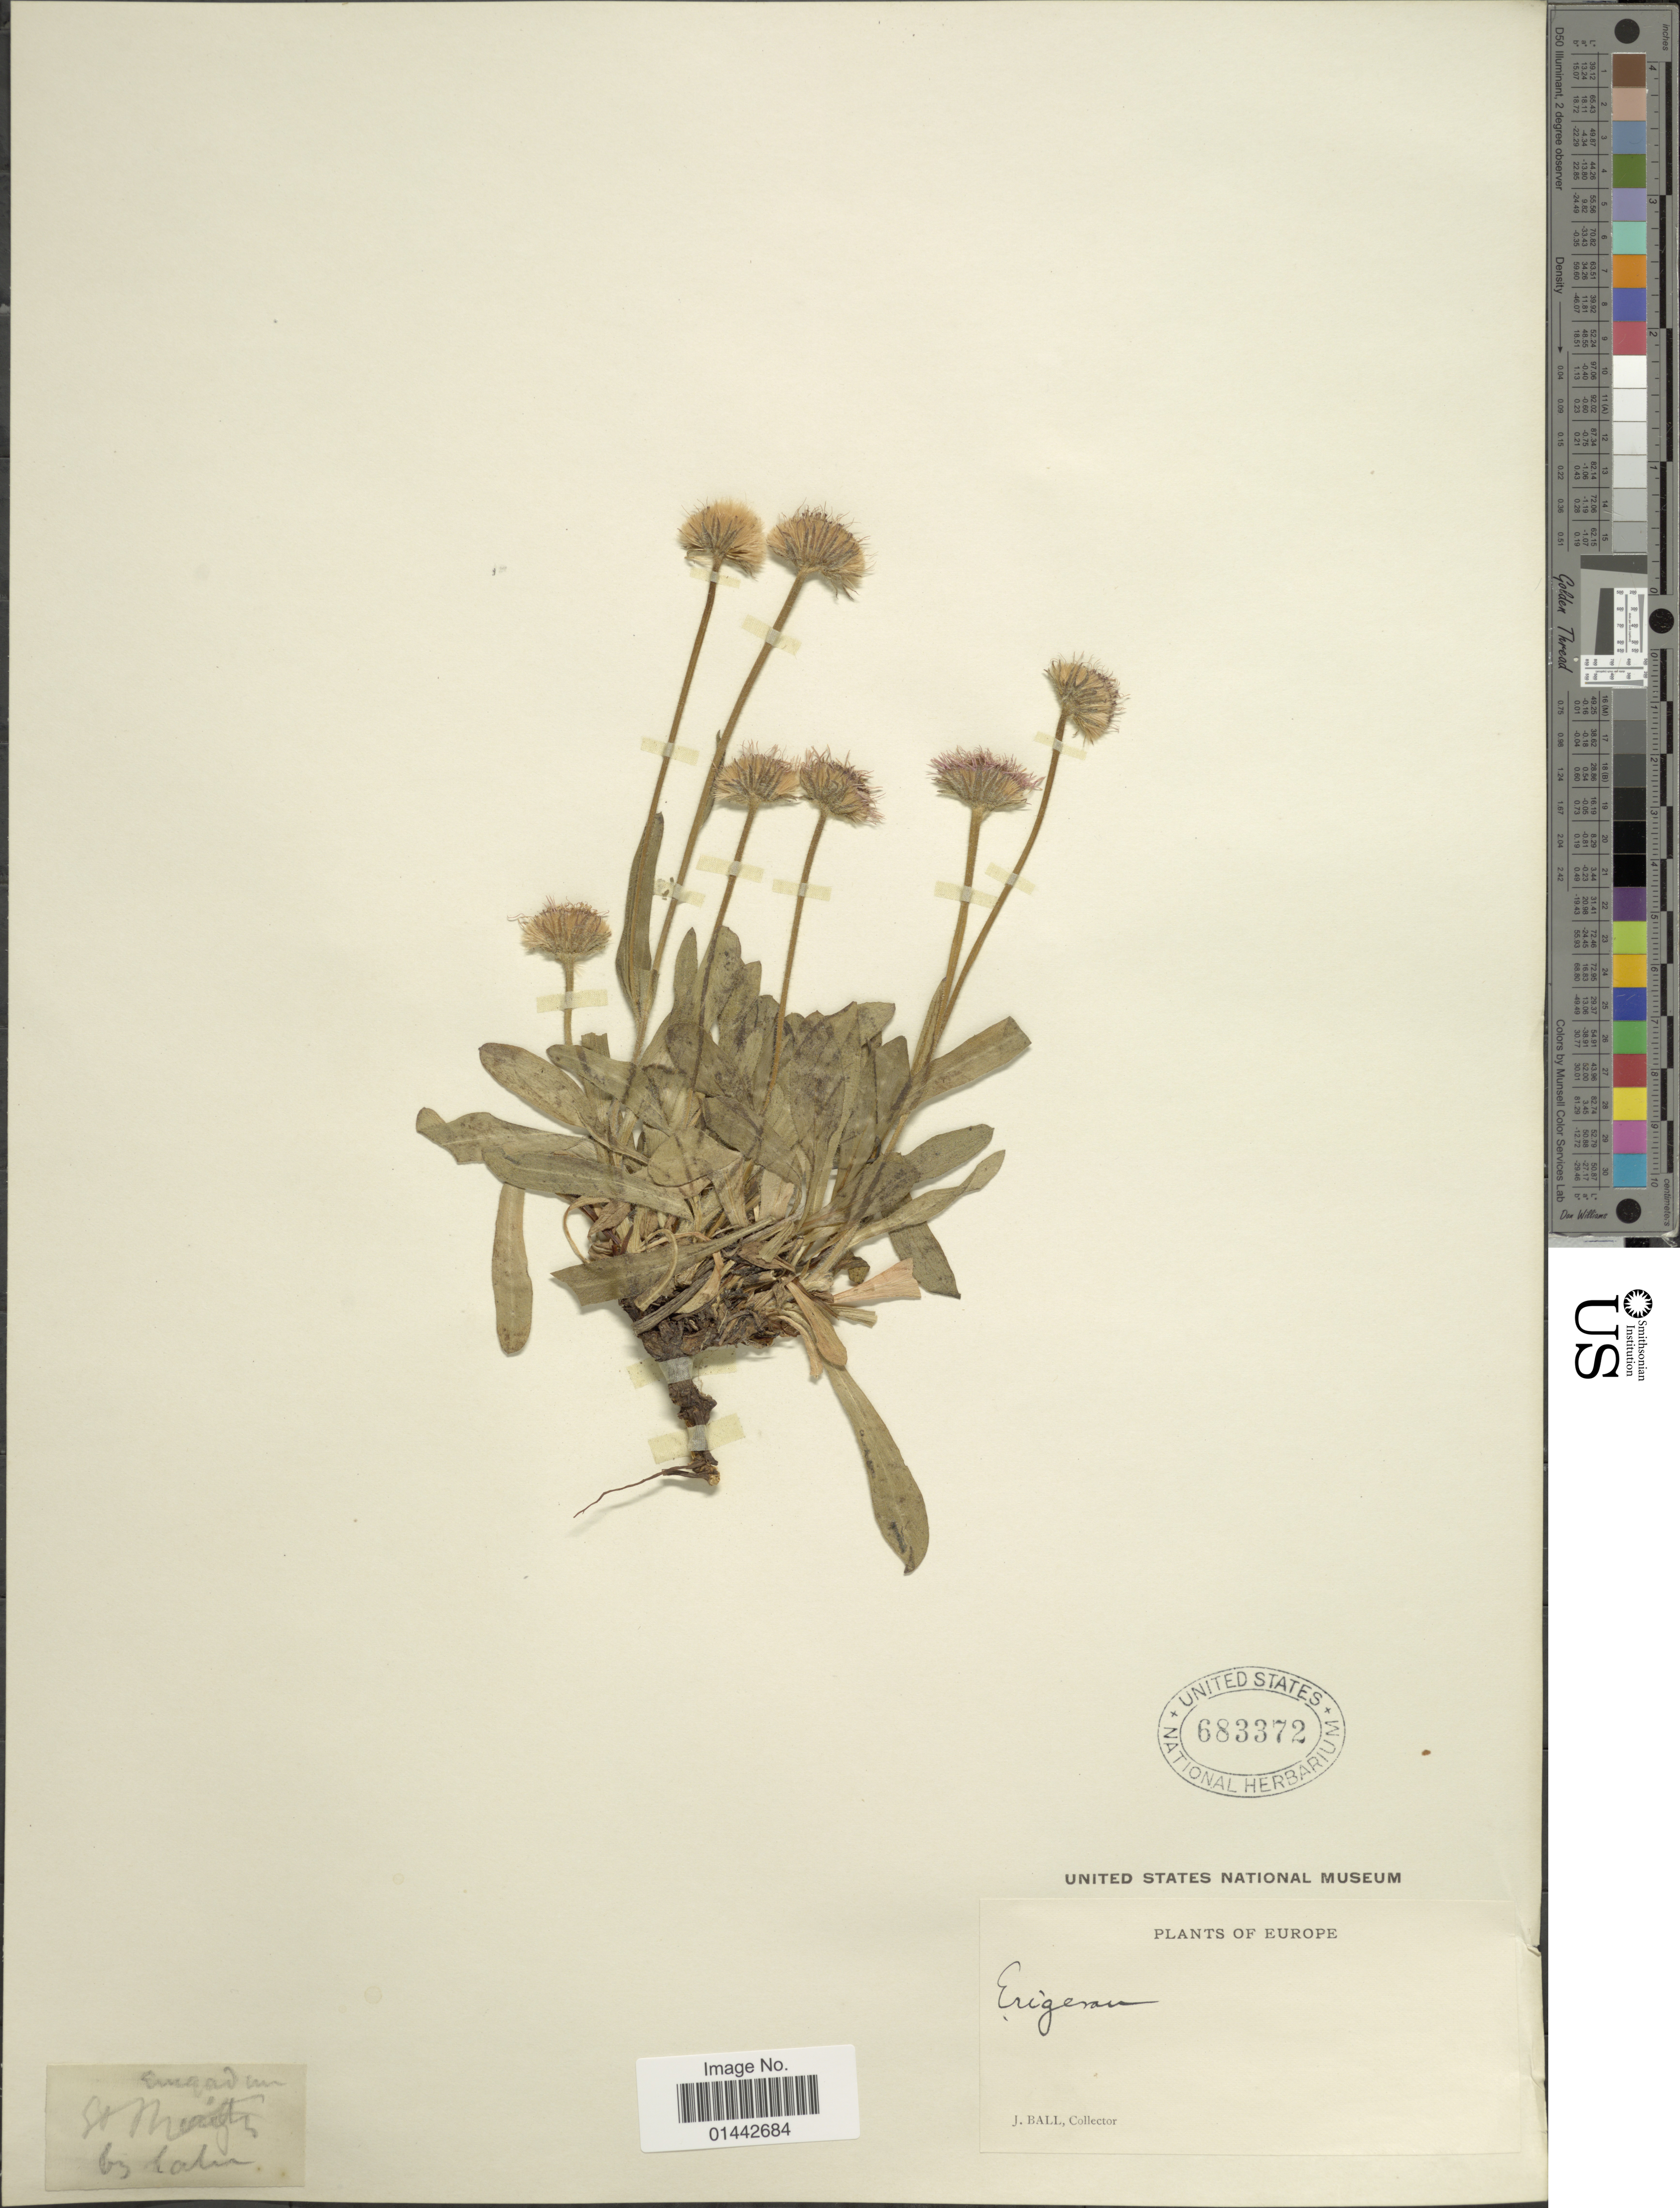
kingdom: Plantae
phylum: Tracheophyta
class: Magnoliopsida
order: Asterales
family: Asteraceae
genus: Erigeron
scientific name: Erigeron alpinus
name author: L.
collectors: J. Ball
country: Switzerland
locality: St. Moritz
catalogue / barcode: US 683372